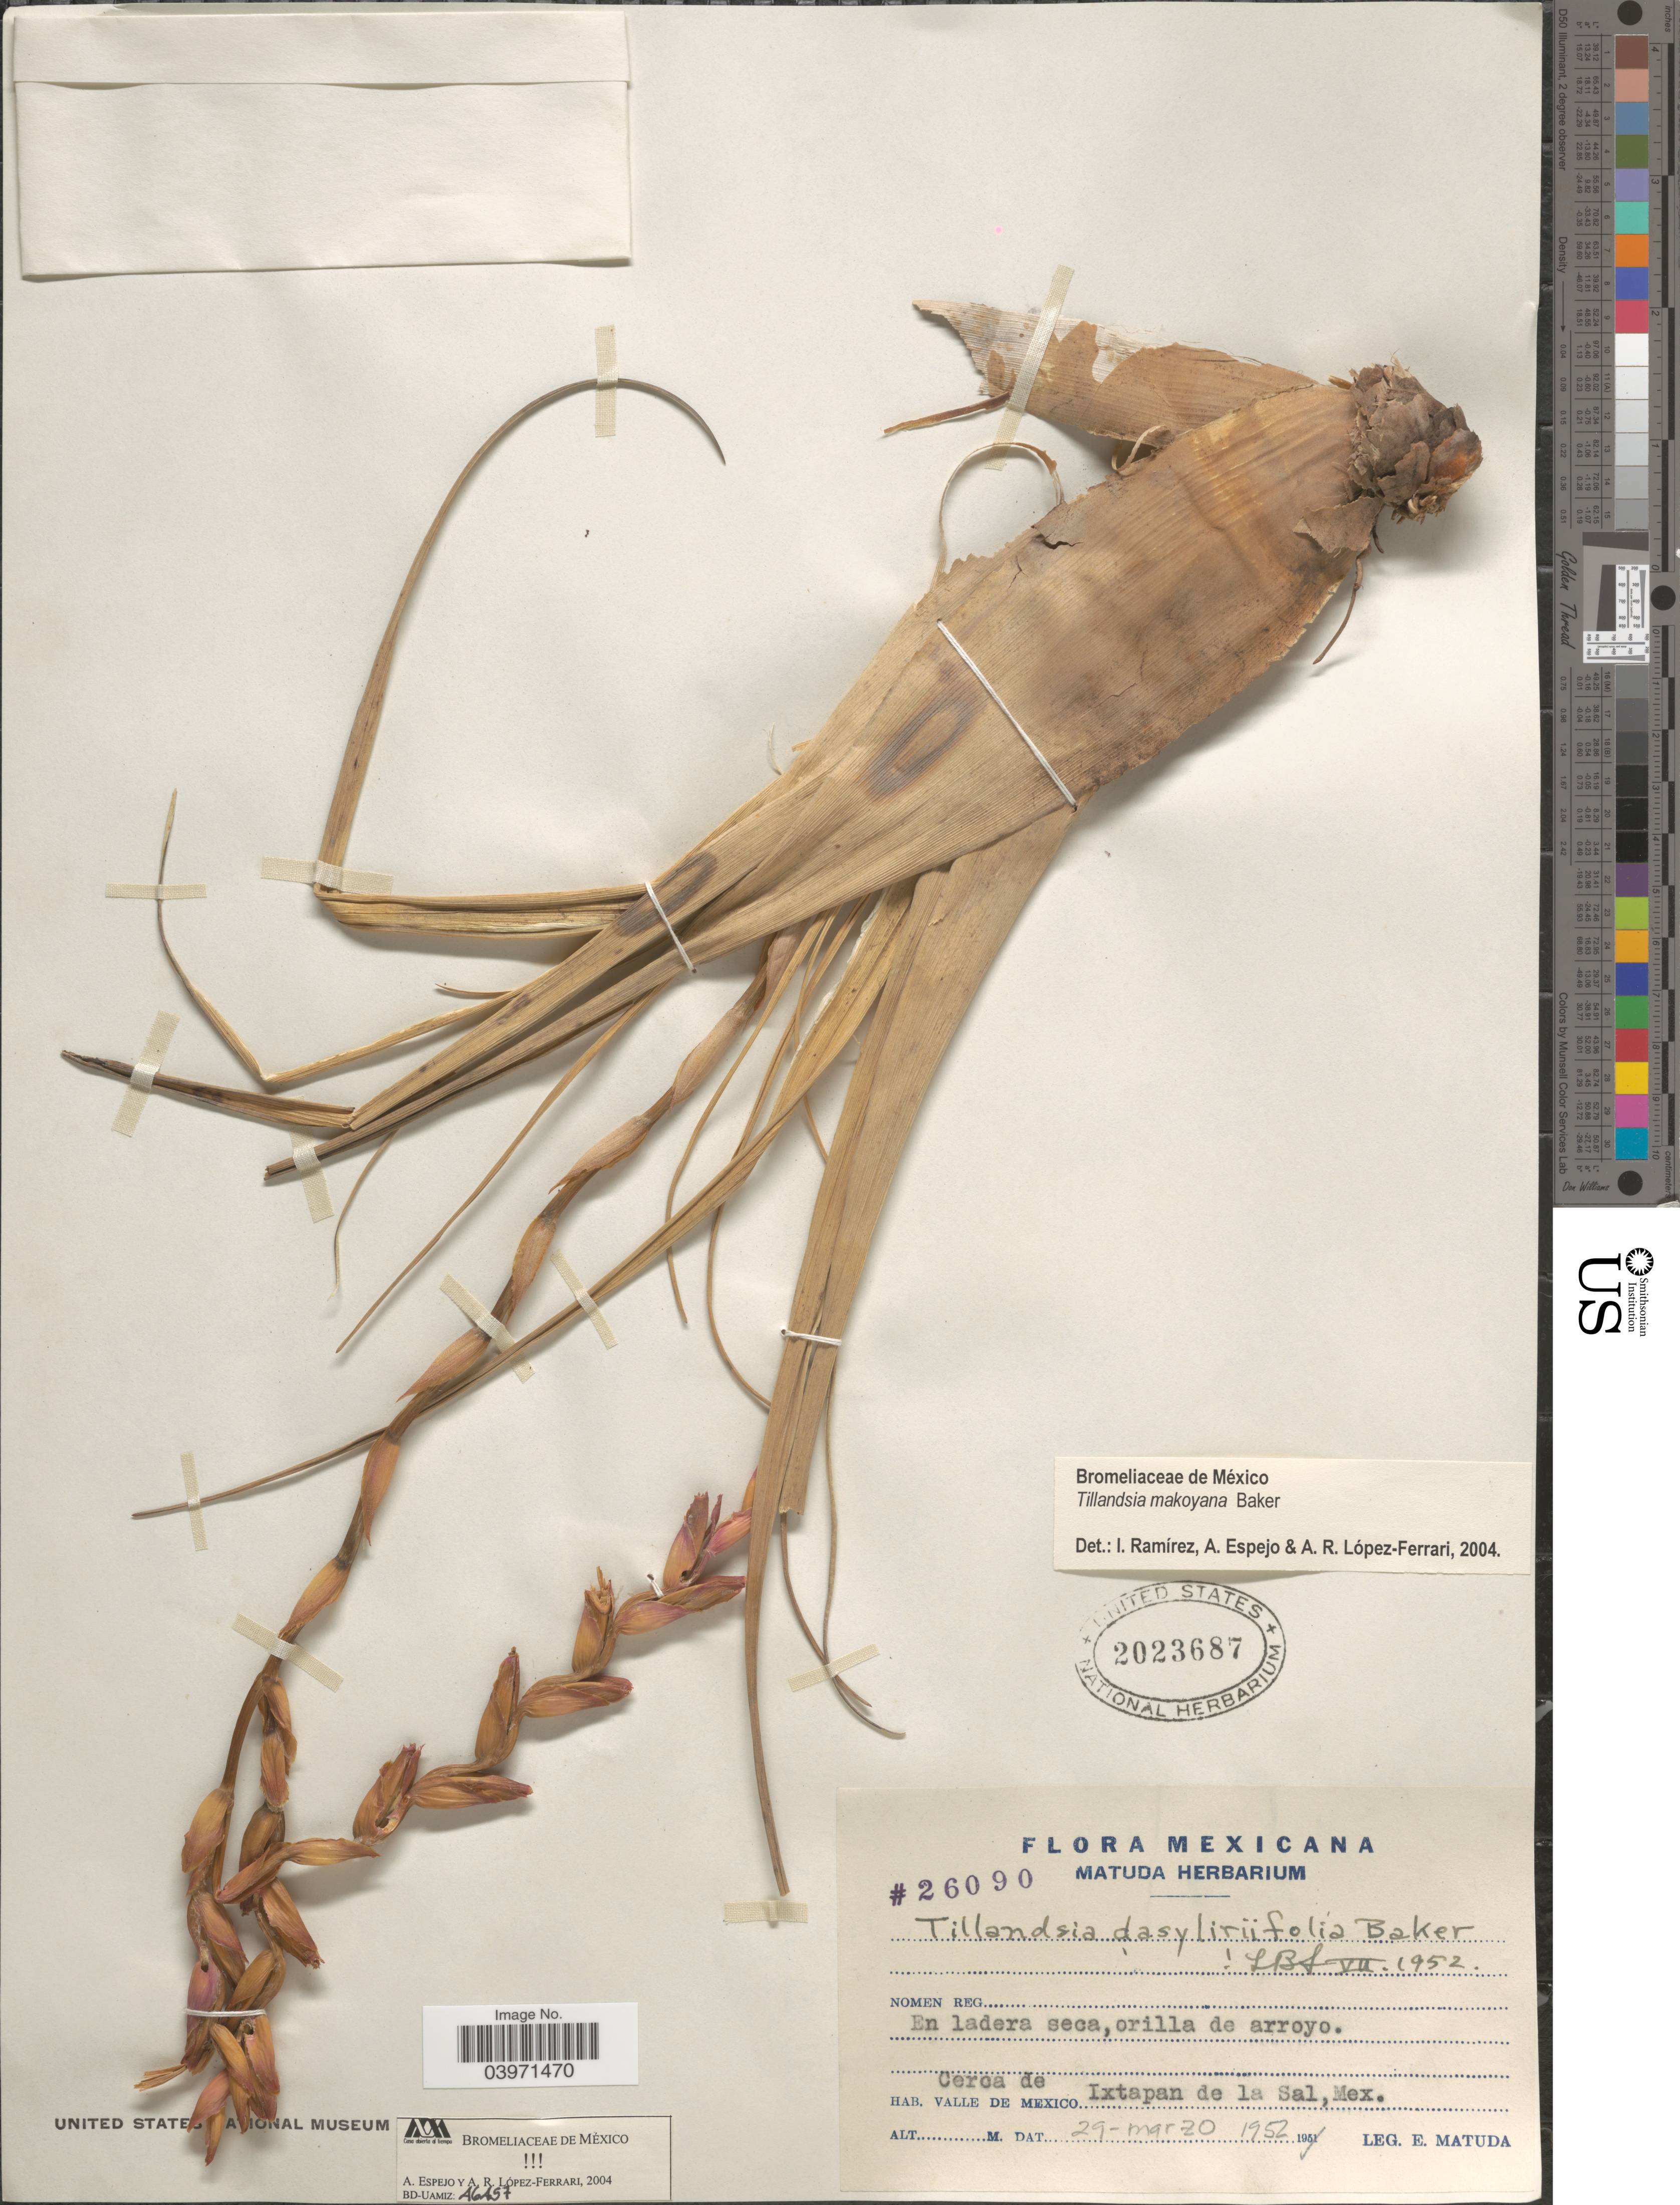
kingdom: Plantae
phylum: Tracheophyta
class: Liliopsida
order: Poales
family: Bromeliaceae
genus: Tillandsia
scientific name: Tillandsia makoyana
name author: Baker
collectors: E. Matuda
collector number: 26090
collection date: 1952-03-29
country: Mexico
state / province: México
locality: Valle de Mexico, Cerca de Ixtapan de la Sal.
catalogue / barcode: US 2023687